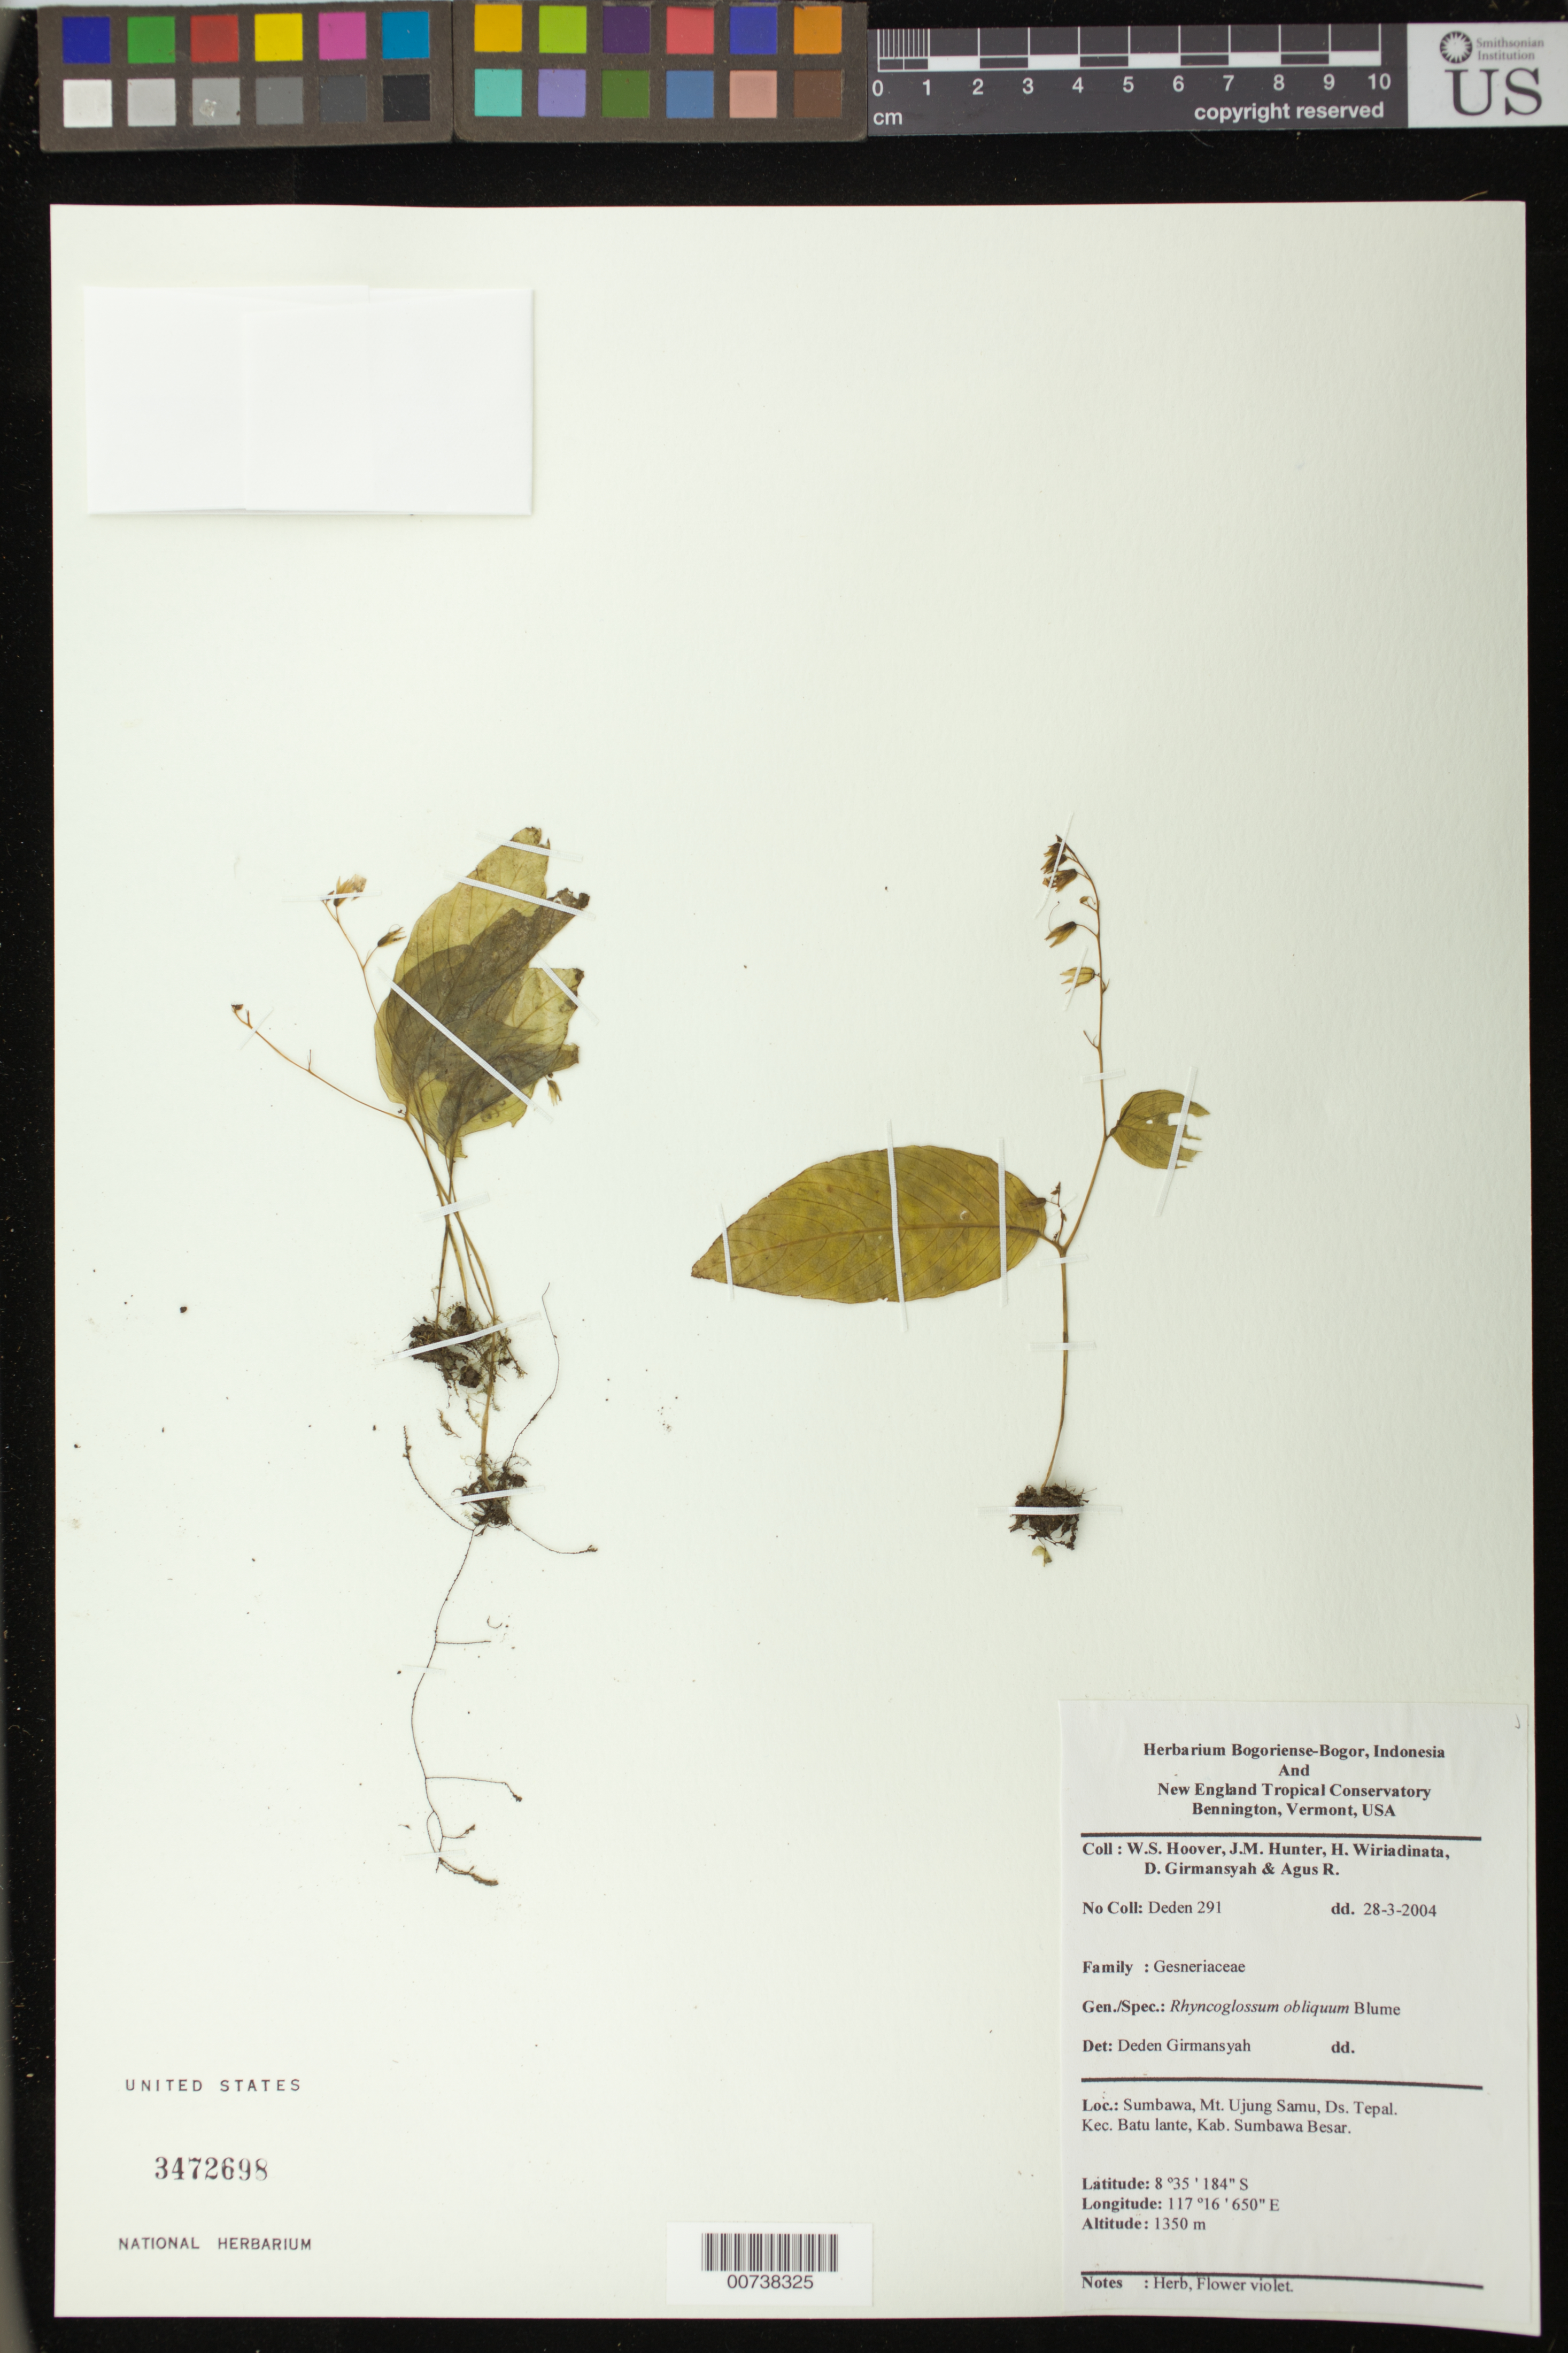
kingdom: Plantae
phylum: Tracheophyta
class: Magnoliopsida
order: Lamiales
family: Gesneriaceae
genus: Rhynchoglossum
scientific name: Rhynchoglossum obliquum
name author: Blume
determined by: Girmansyah, D.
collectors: W. S. Hoover, J. Hunter, H. Wiriadinata, D. Girmansyah & A. Ruskandi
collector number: Deden 291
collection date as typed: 28 Mar 2004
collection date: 2004-03-28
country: Indonesia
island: Sumbawa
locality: Sumbawa, Mt. Ujung Samu, Ds. Tepal, Kec. Batu lante, Kab. Sumbawa Besar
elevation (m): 1350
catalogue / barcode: US 3472698